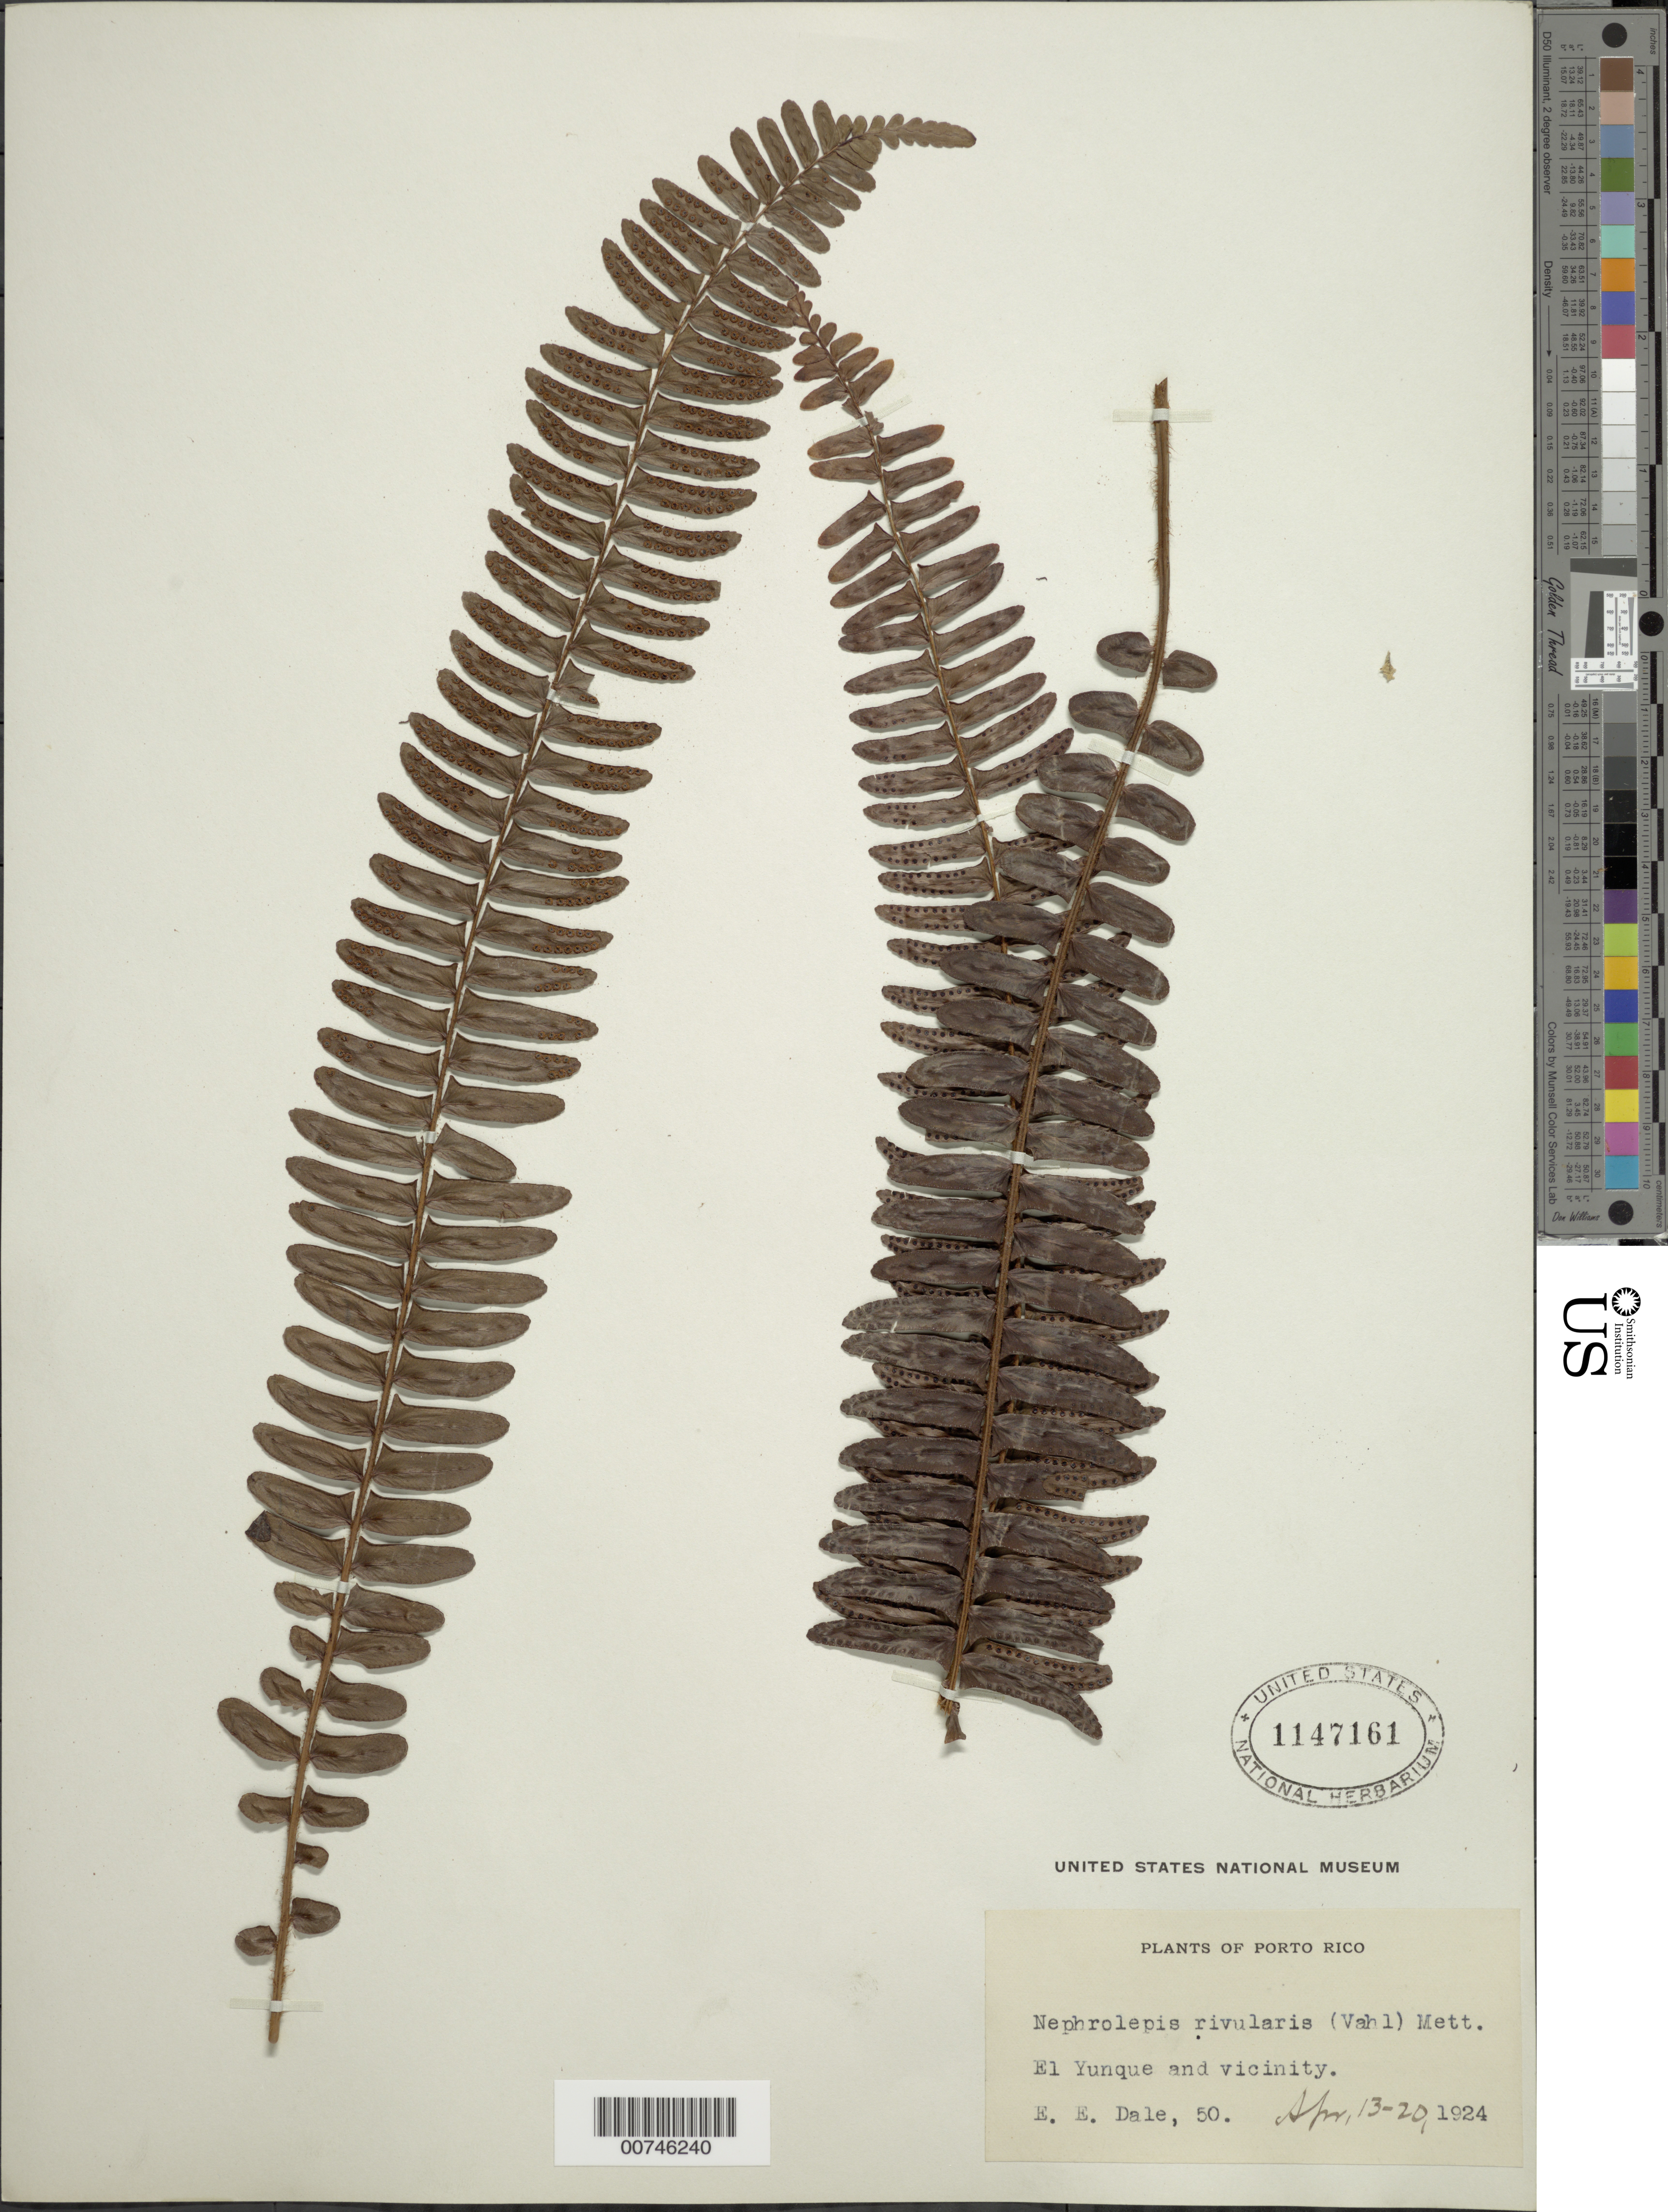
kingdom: Plantae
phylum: Tracheophyta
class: Polypodiopsida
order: Polypodiales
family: Nephrolepidaceae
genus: Nephrolepis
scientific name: Nephrolepis rivularis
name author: (Vahl) Mett. ex Krug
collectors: E. Dale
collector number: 50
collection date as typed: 13 Apr 1924 to 20 Apr 1924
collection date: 1924-04-13/1924-04-20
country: Puerto Rico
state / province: Río Grande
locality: El Yunque and vicinity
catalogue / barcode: US 1147161